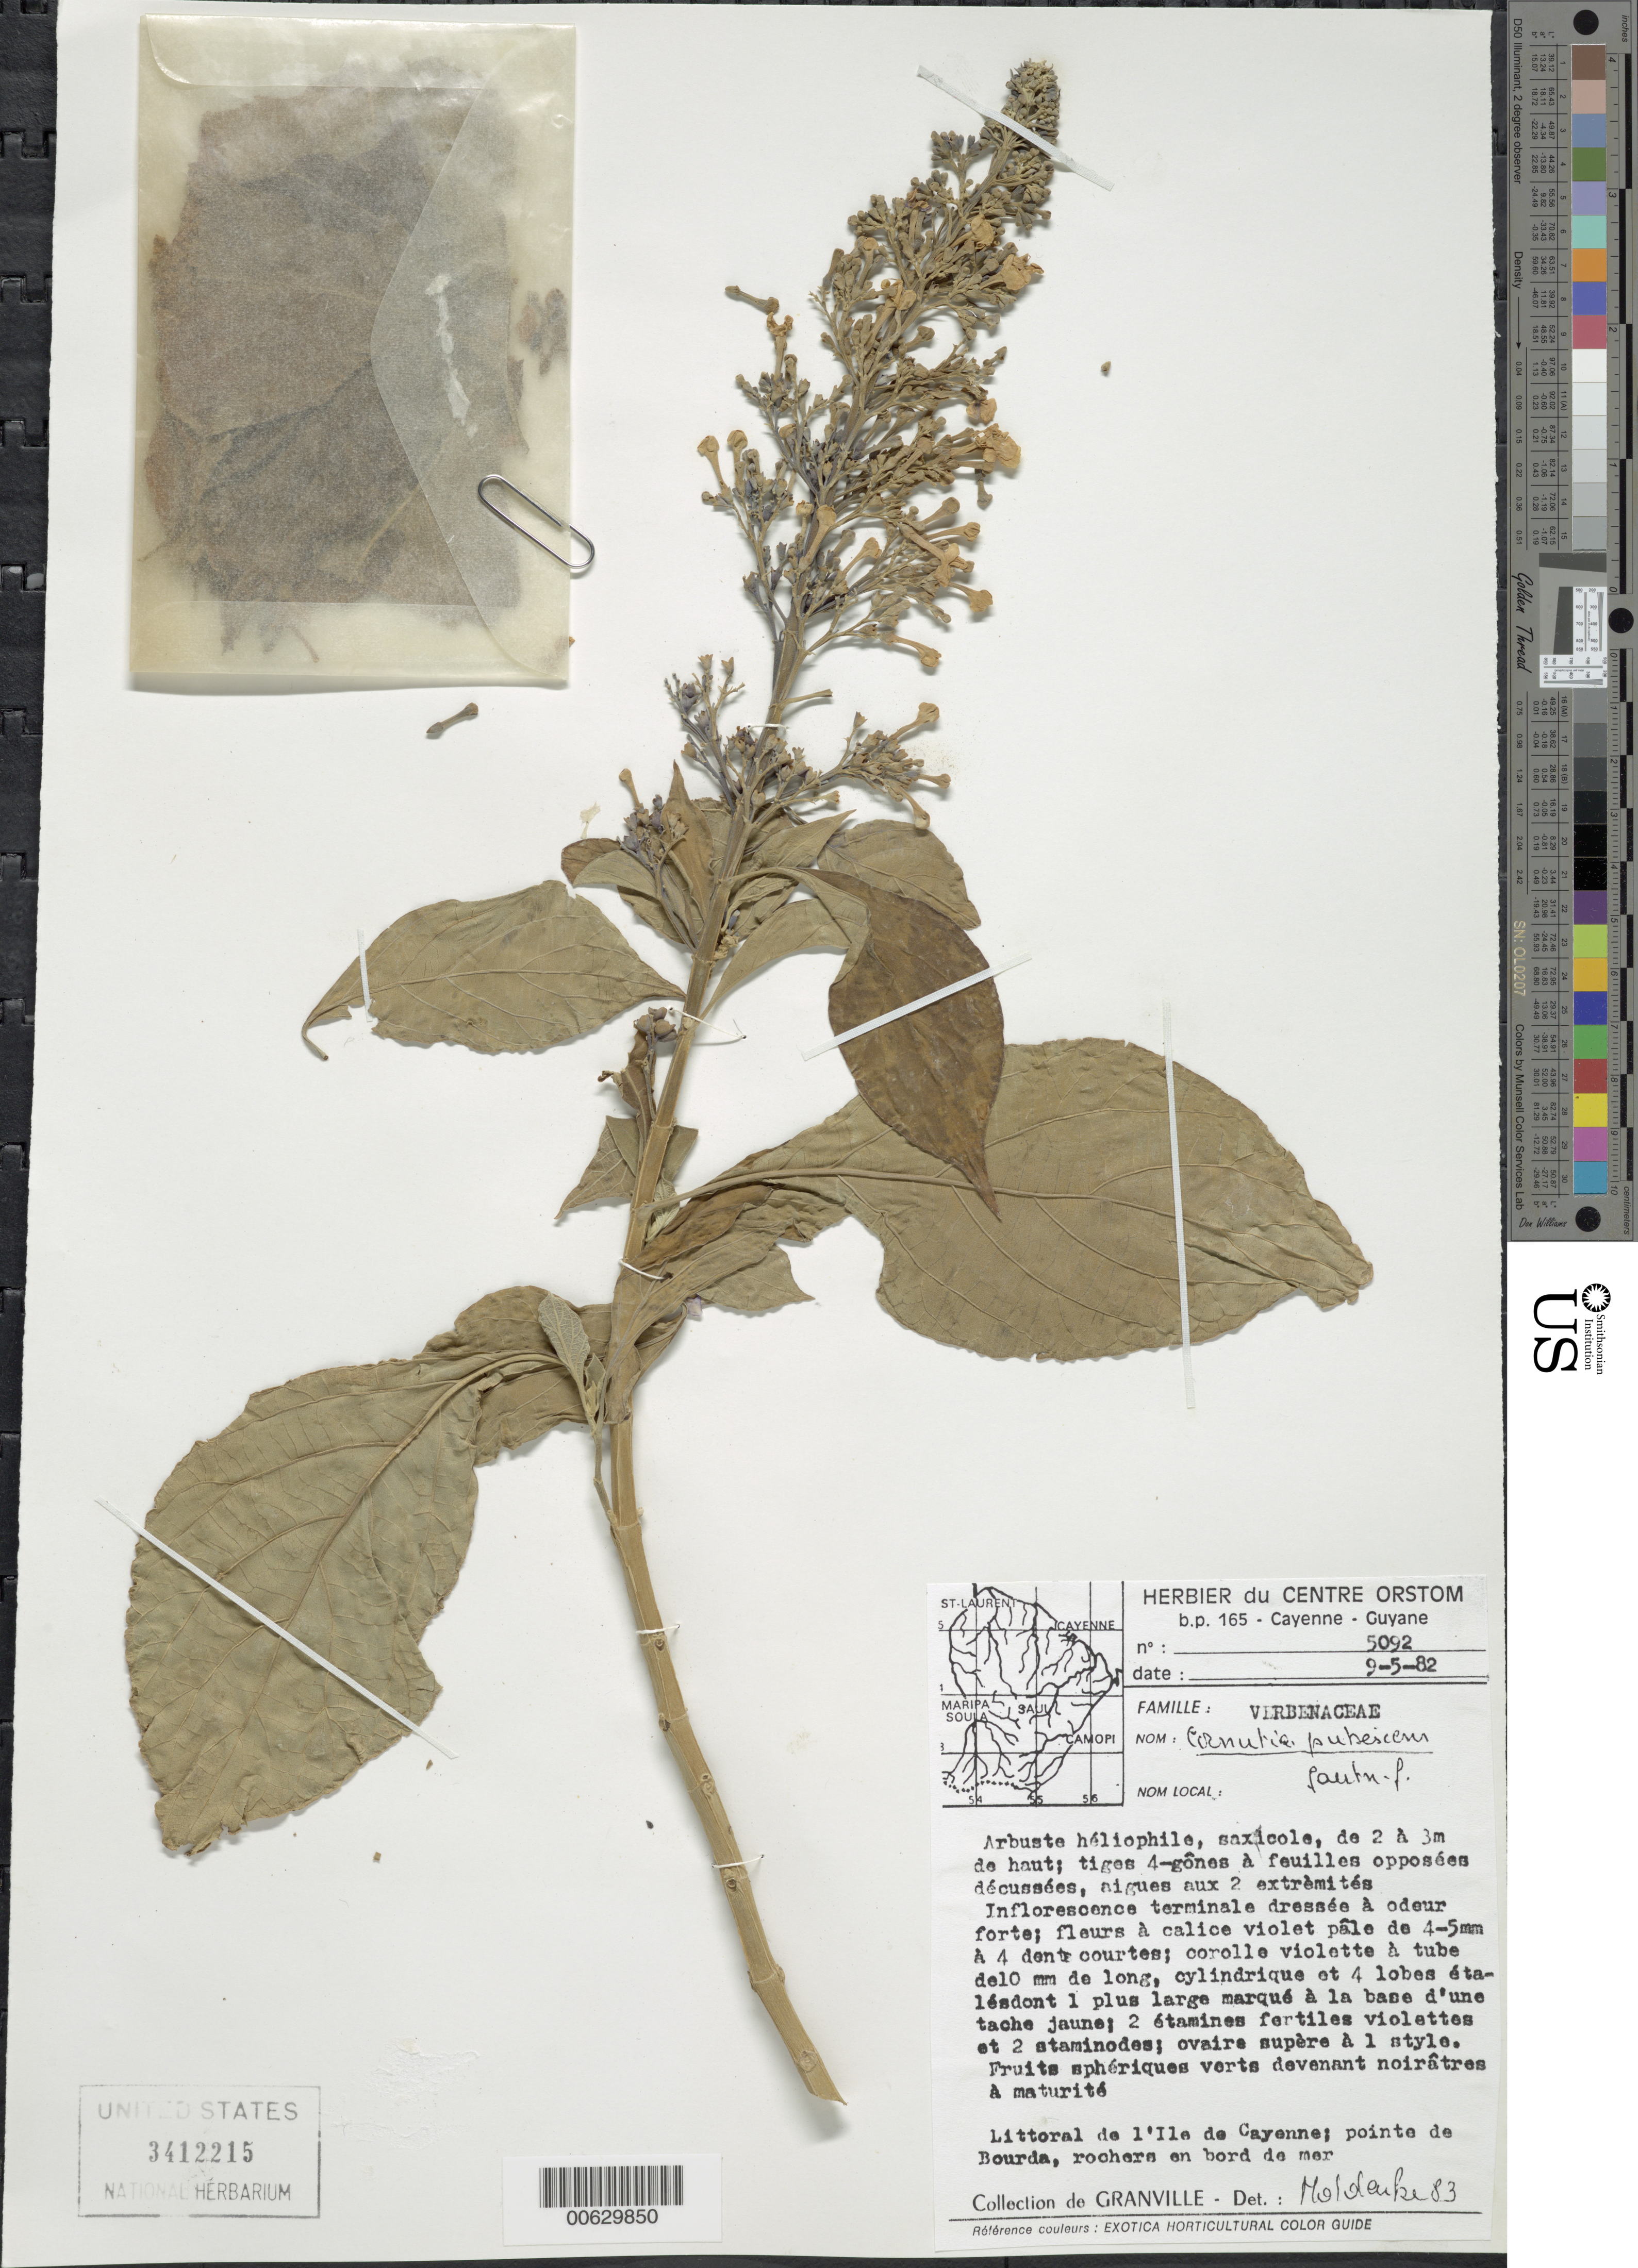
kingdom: Plantae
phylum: Tracheophyta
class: Magnoliopsida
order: Lamiales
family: Lamiaceae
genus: Cornutia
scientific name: Cornutia pubescens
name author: C.F. Gaertn.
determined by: Moldenke, H. N.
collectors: J.-J. de Granville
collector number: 5092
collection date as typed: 9-May-82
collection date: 1982-05-09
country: French Guiana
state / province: Cayenne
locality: Cayenne, littoral de l'Ile, point de Bourda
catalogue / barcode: US 3412215